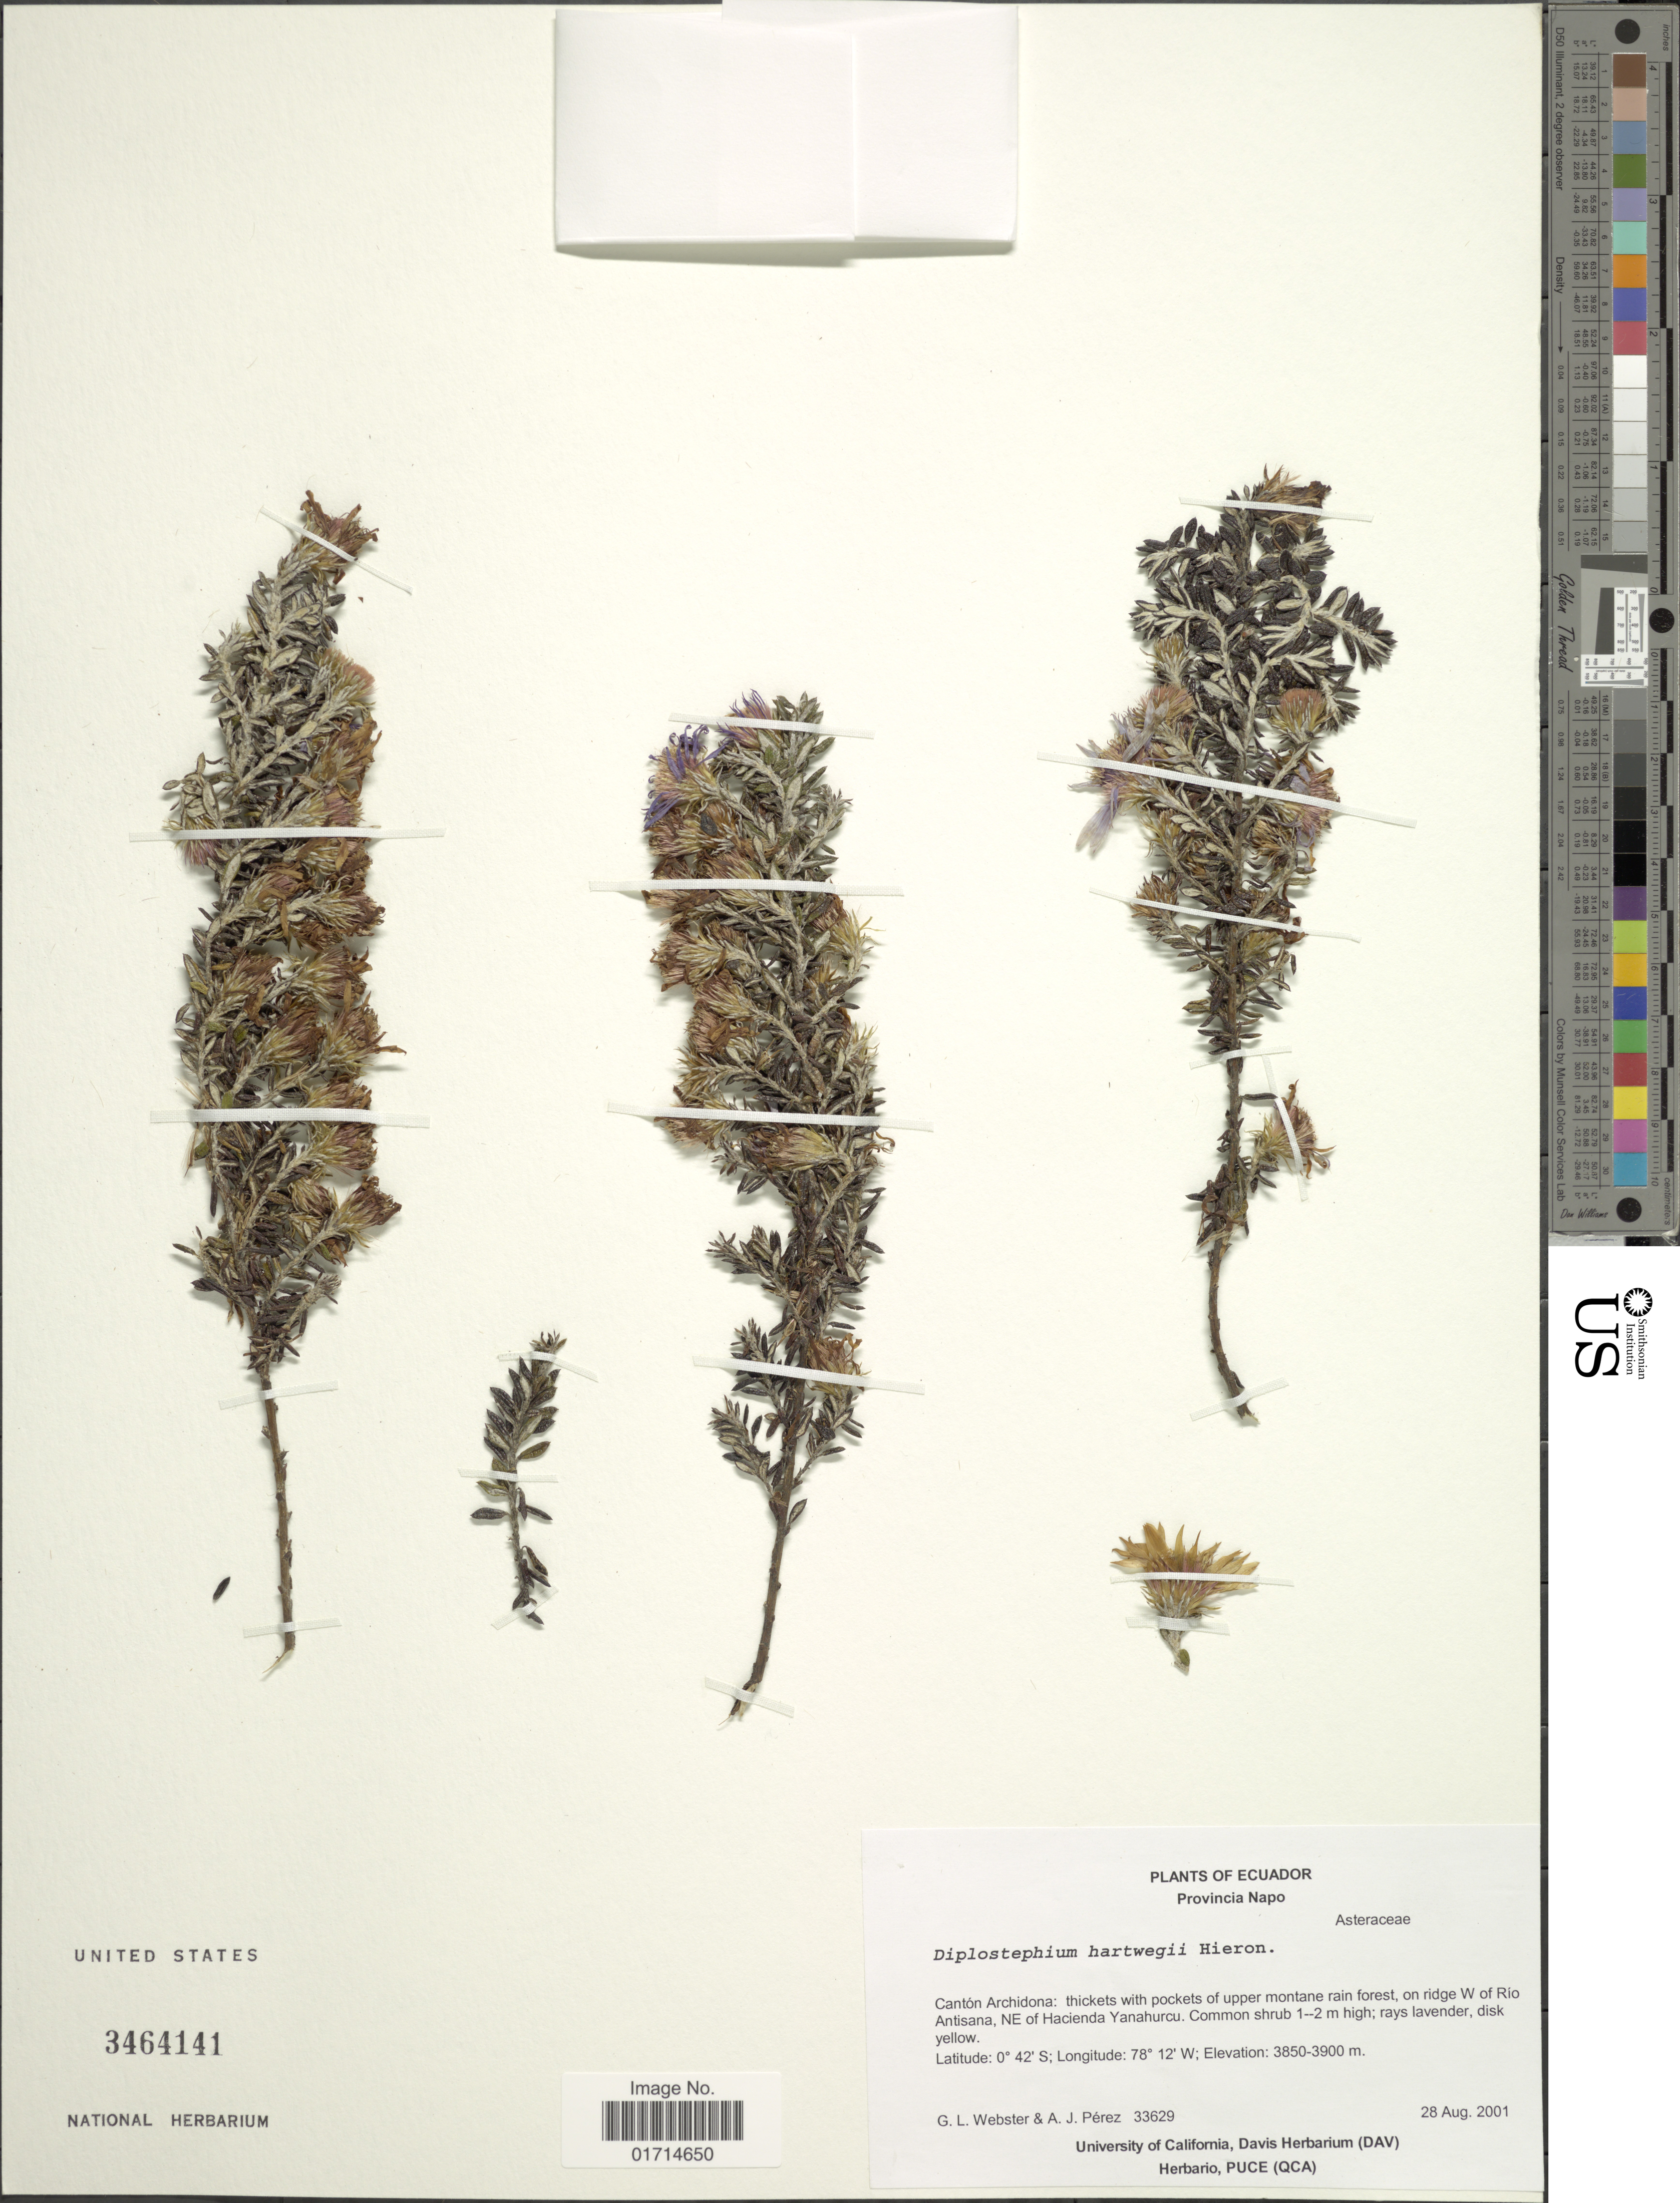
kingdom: Plantae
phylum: Tracheophyta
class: Magnoliopsida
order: Asterales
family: Asteraceae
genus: Diplostephium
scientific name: Diplostephium hartwegii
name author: Hieron.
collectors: G. L. Webster & A. Pérez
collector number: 33629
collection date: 2001-08-28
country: Ecuador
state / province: Napo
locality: Canton Archidona, thickets with pockets of upper montane rain forest, on ridge W of Rio Antisana, NE of Hacienda Yanahurcu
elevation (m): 3850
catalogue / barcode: US 3464141